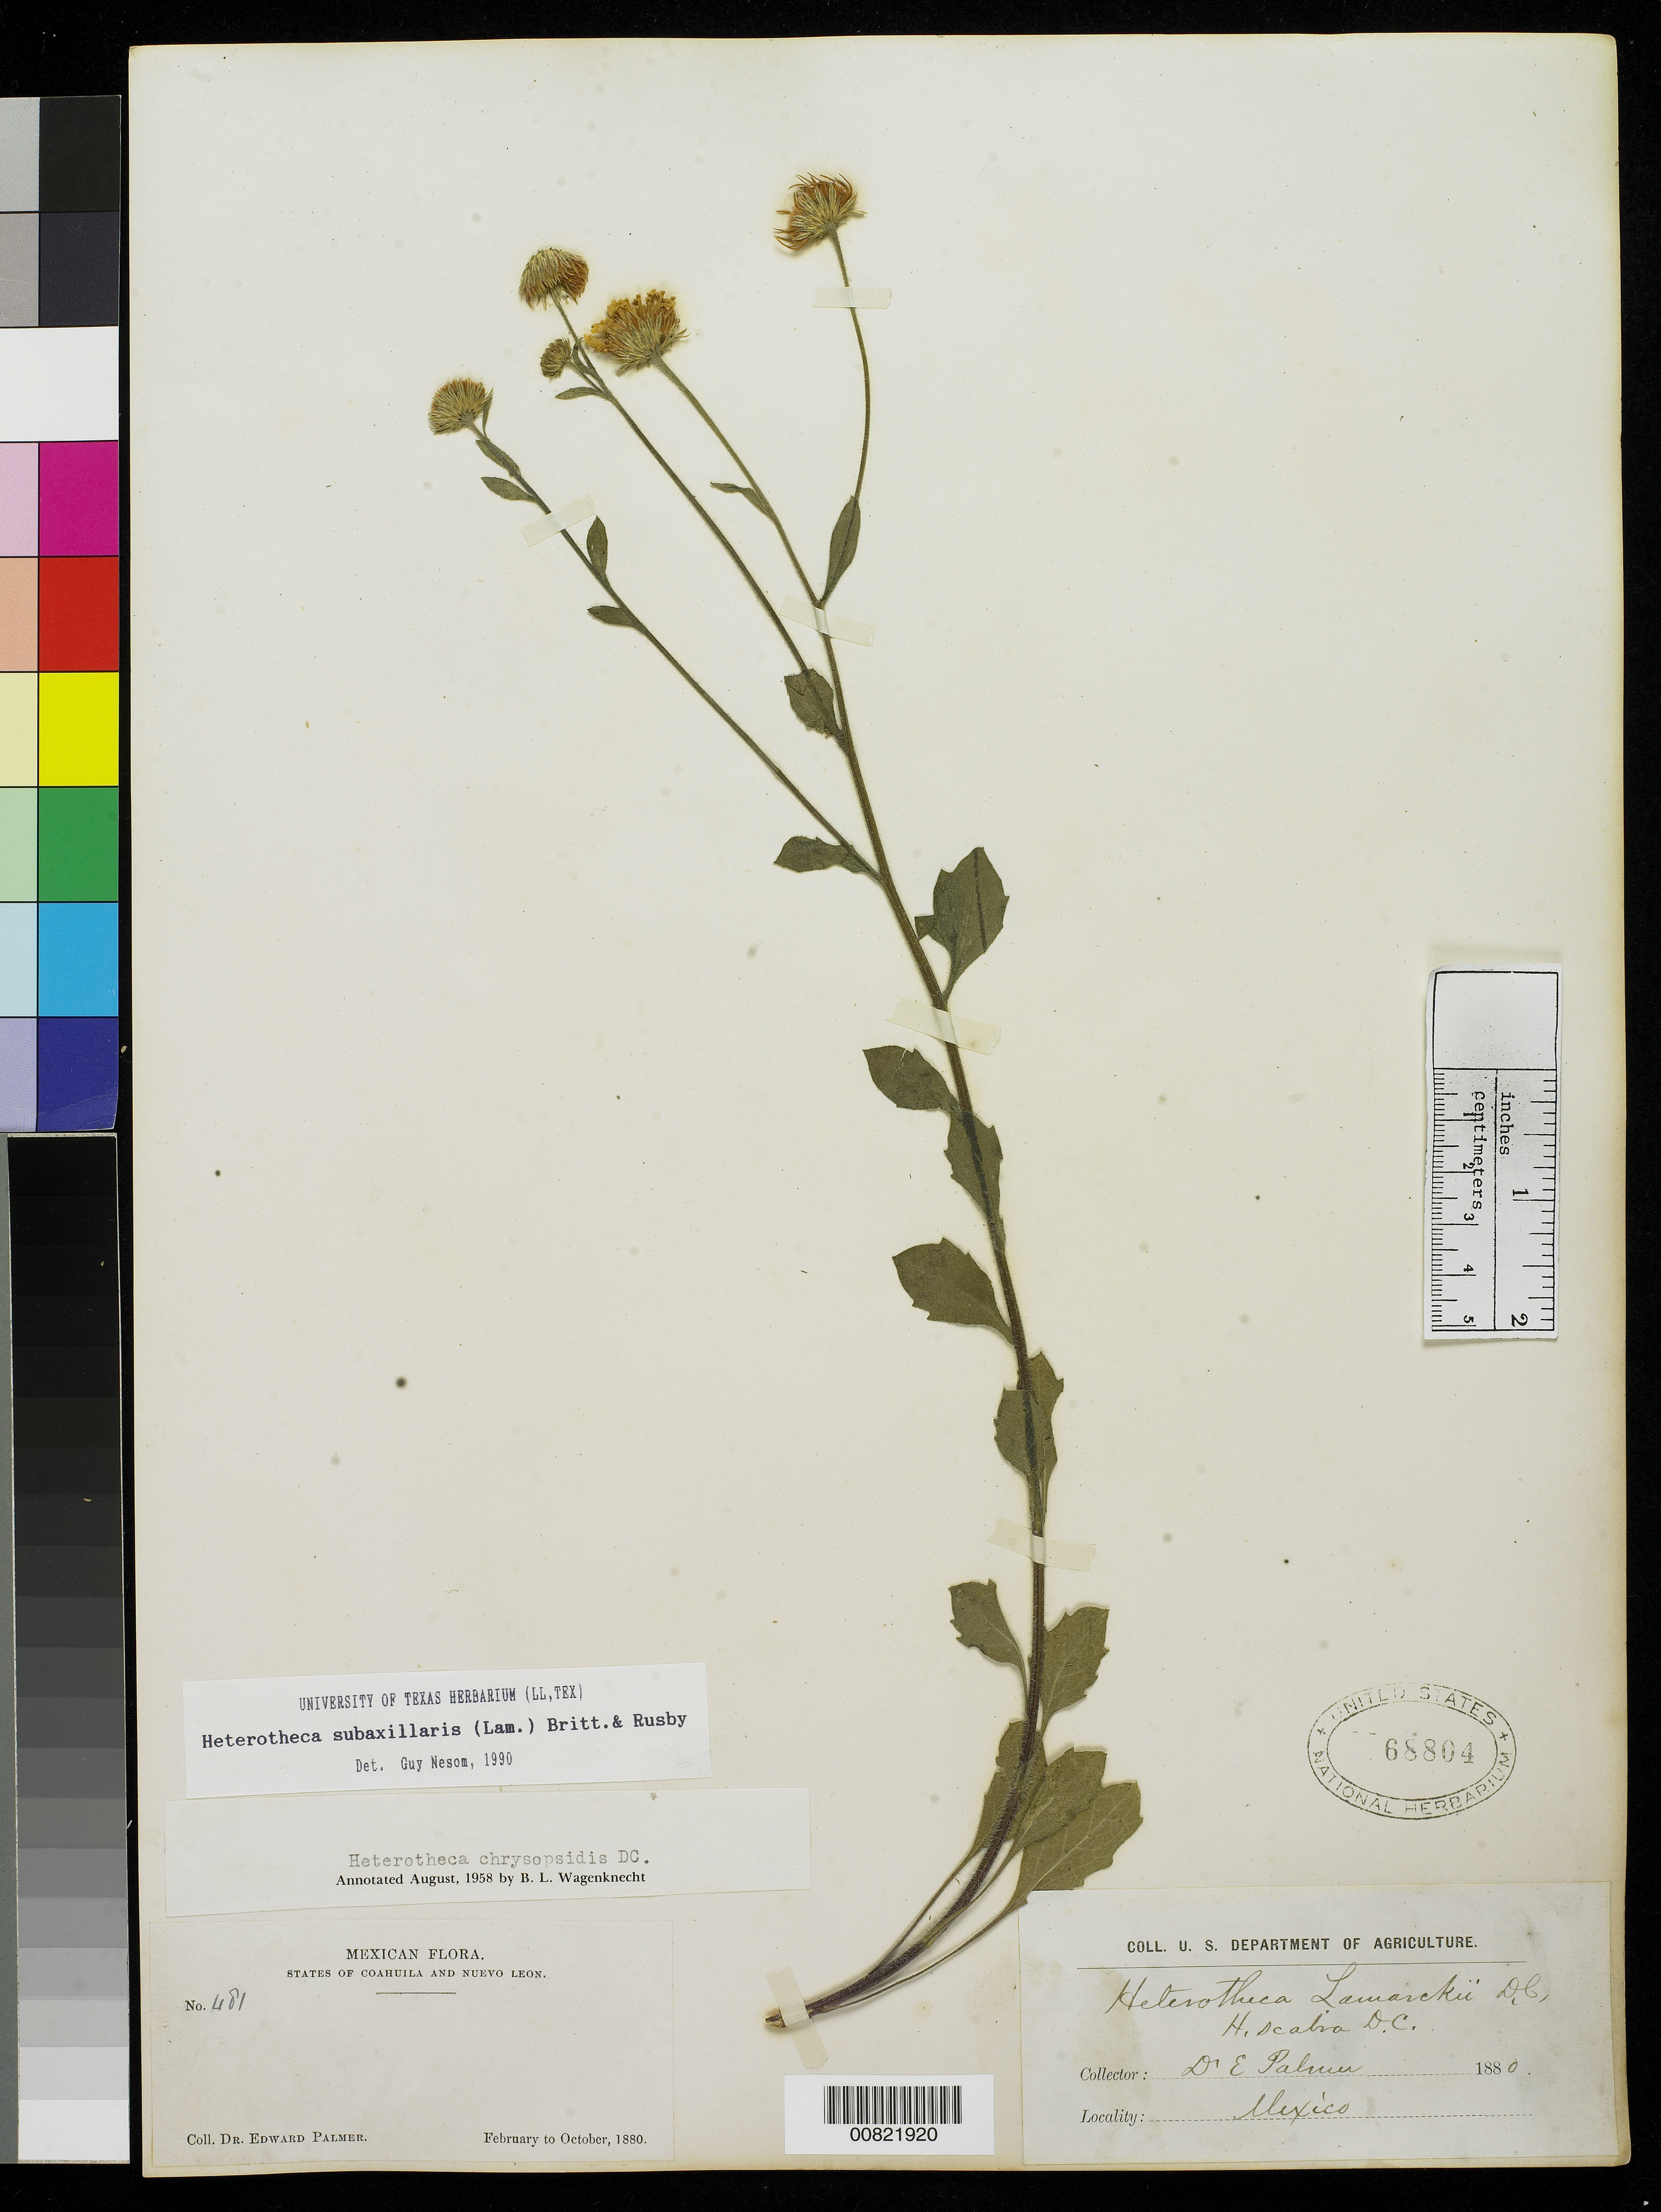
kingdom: Plantae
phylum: Tracheophyta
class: Magnoliopsida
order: Asterales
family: Asteraceae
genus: Heterotheca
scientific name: Heterotheca subaxillaris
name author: (Lam.) Britton & Rusby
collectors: E. Palmer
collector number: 481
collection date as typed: Feb 1880 to -- Oct 1880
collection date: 1880-02/1880-10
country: Mexico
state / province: Coahuila / Nuevo León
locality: States of Coahuila and Nuevo León.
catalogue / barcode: US 68804